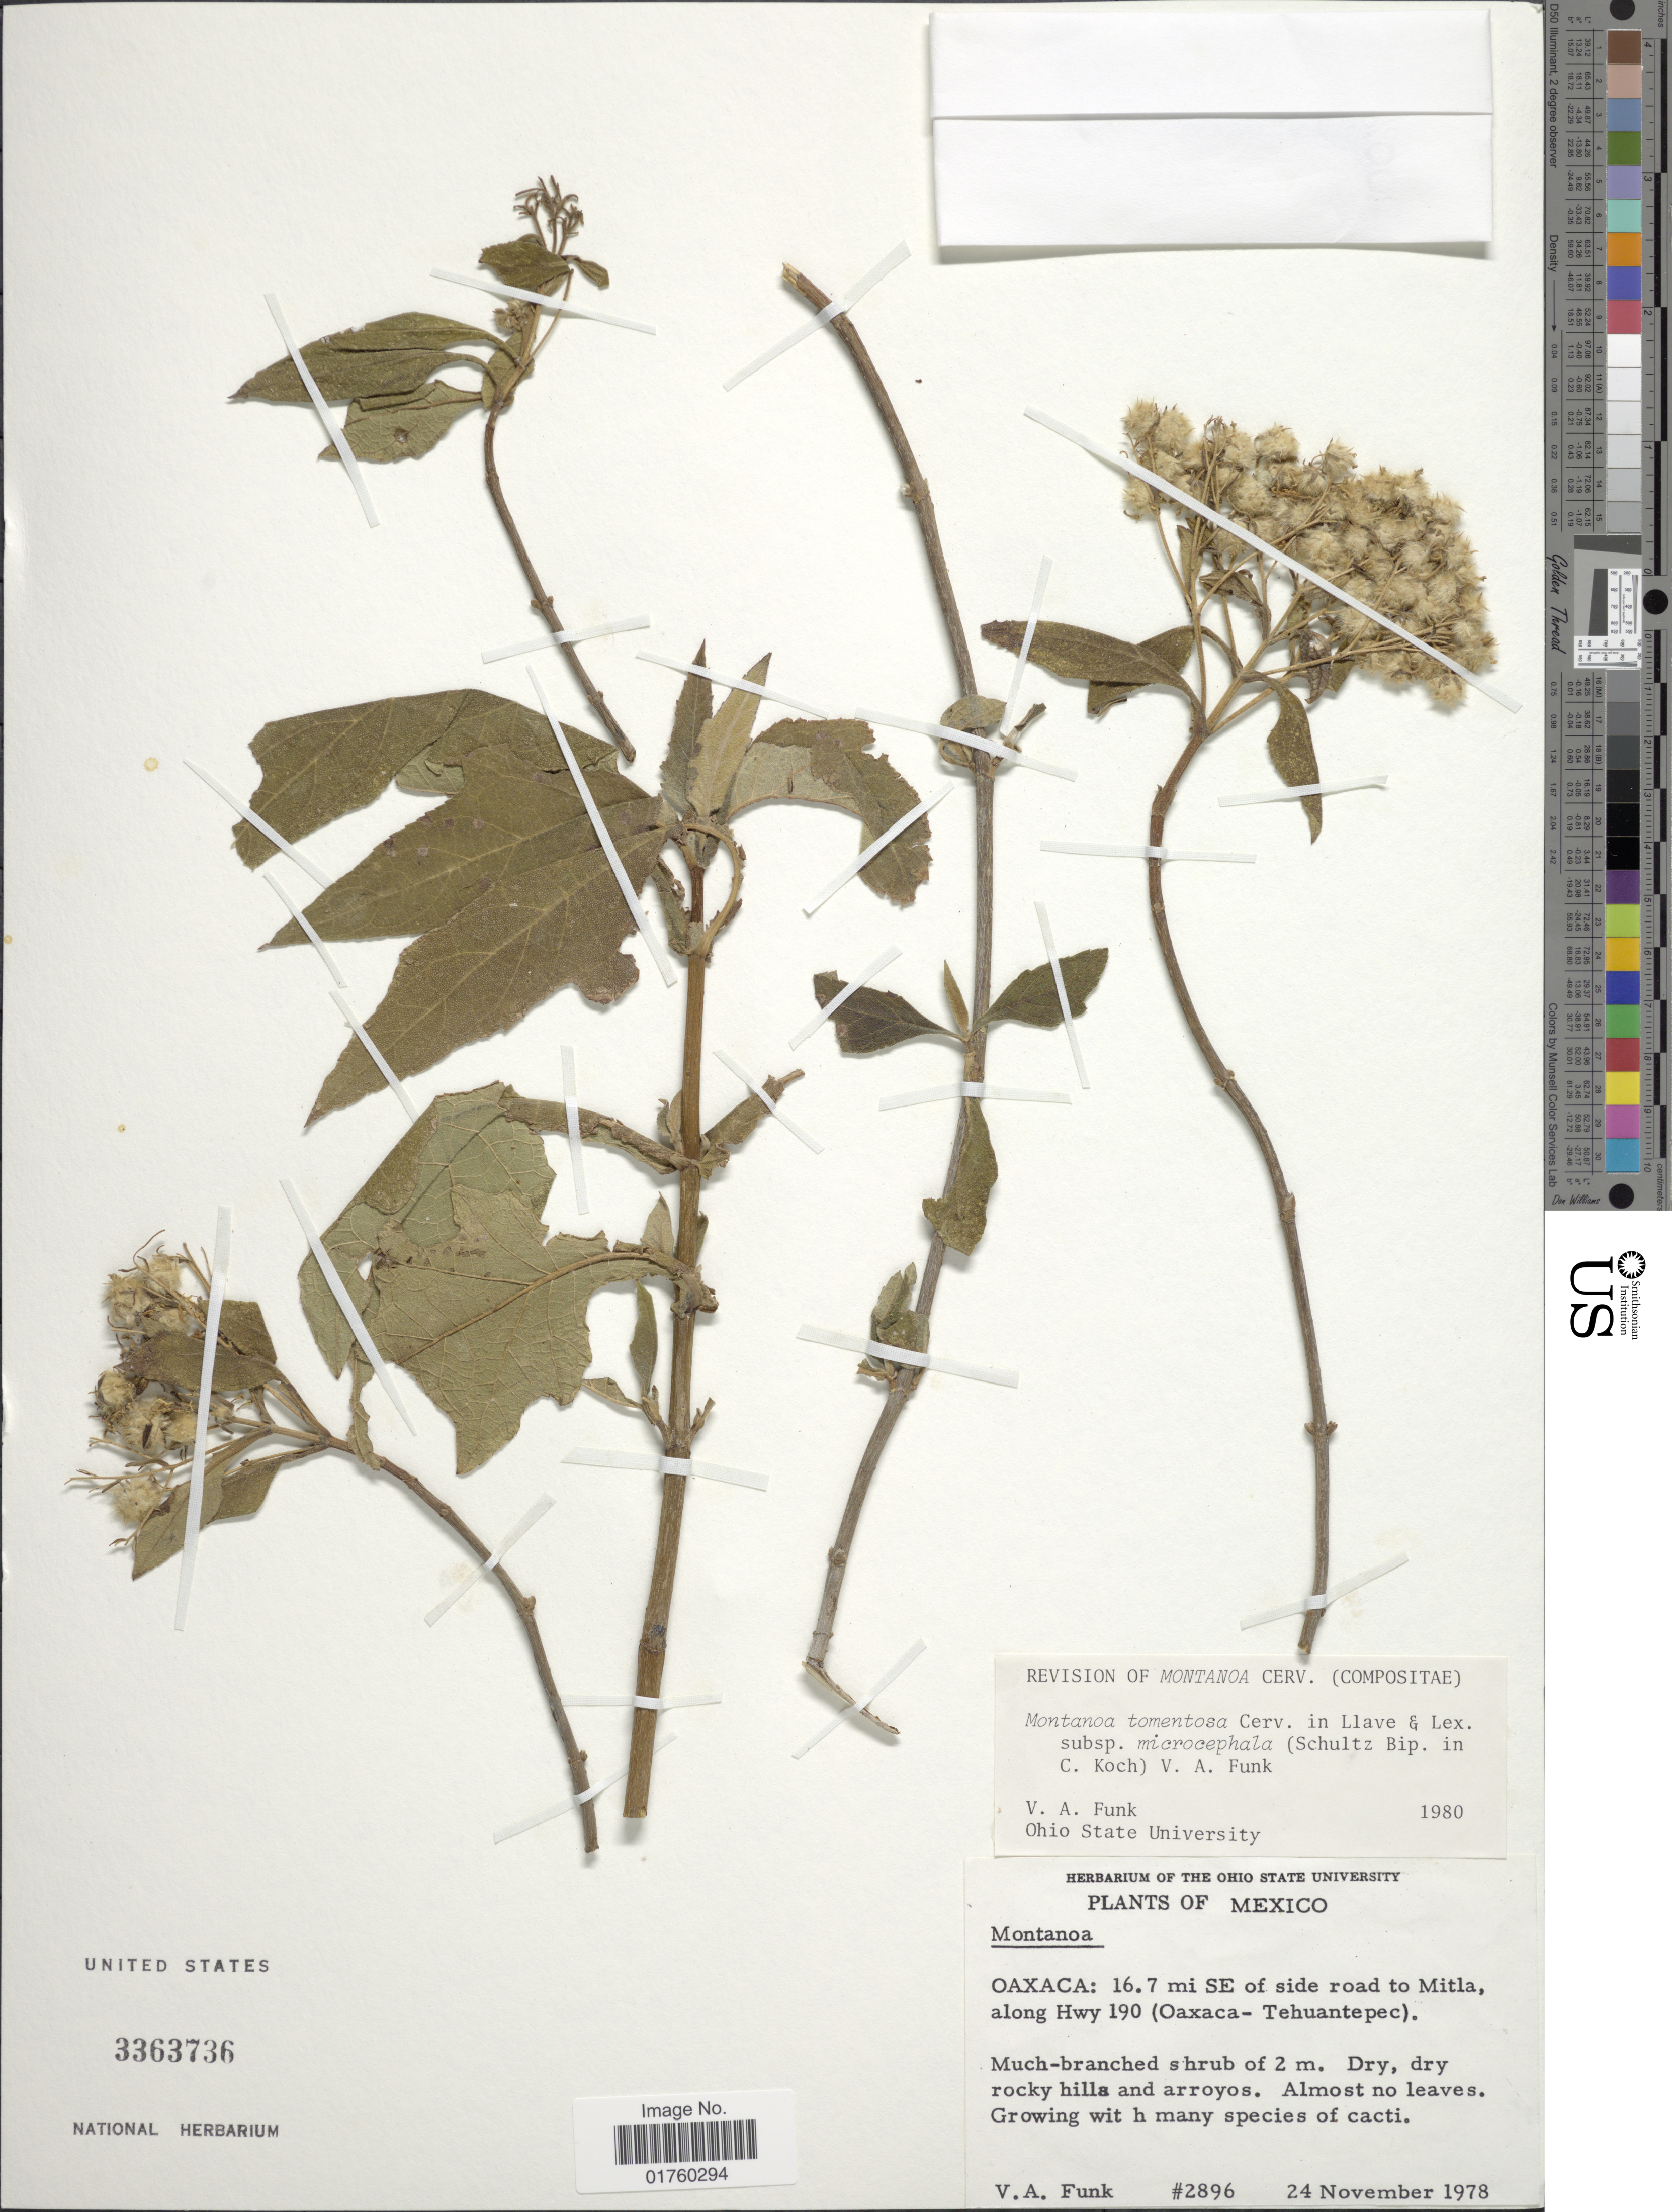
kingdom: Plantae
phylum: Tracheophyta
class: Magnoliopsida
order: Asterales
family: Asteraceae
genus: Montanoa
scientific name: Montanoa tomentosa subsp. microcephala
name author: (Sch. Bip.) B.L. Turner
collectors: V. Funk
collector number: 2896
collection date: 1978-11-24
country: Mexico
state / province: Oaxaca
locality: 16.7 mi SE of side road to Mitla, along Hwy 190 (Oaxaca-Tehuantepec), dry rocky hills and arroyos.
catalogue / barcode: US 3363736